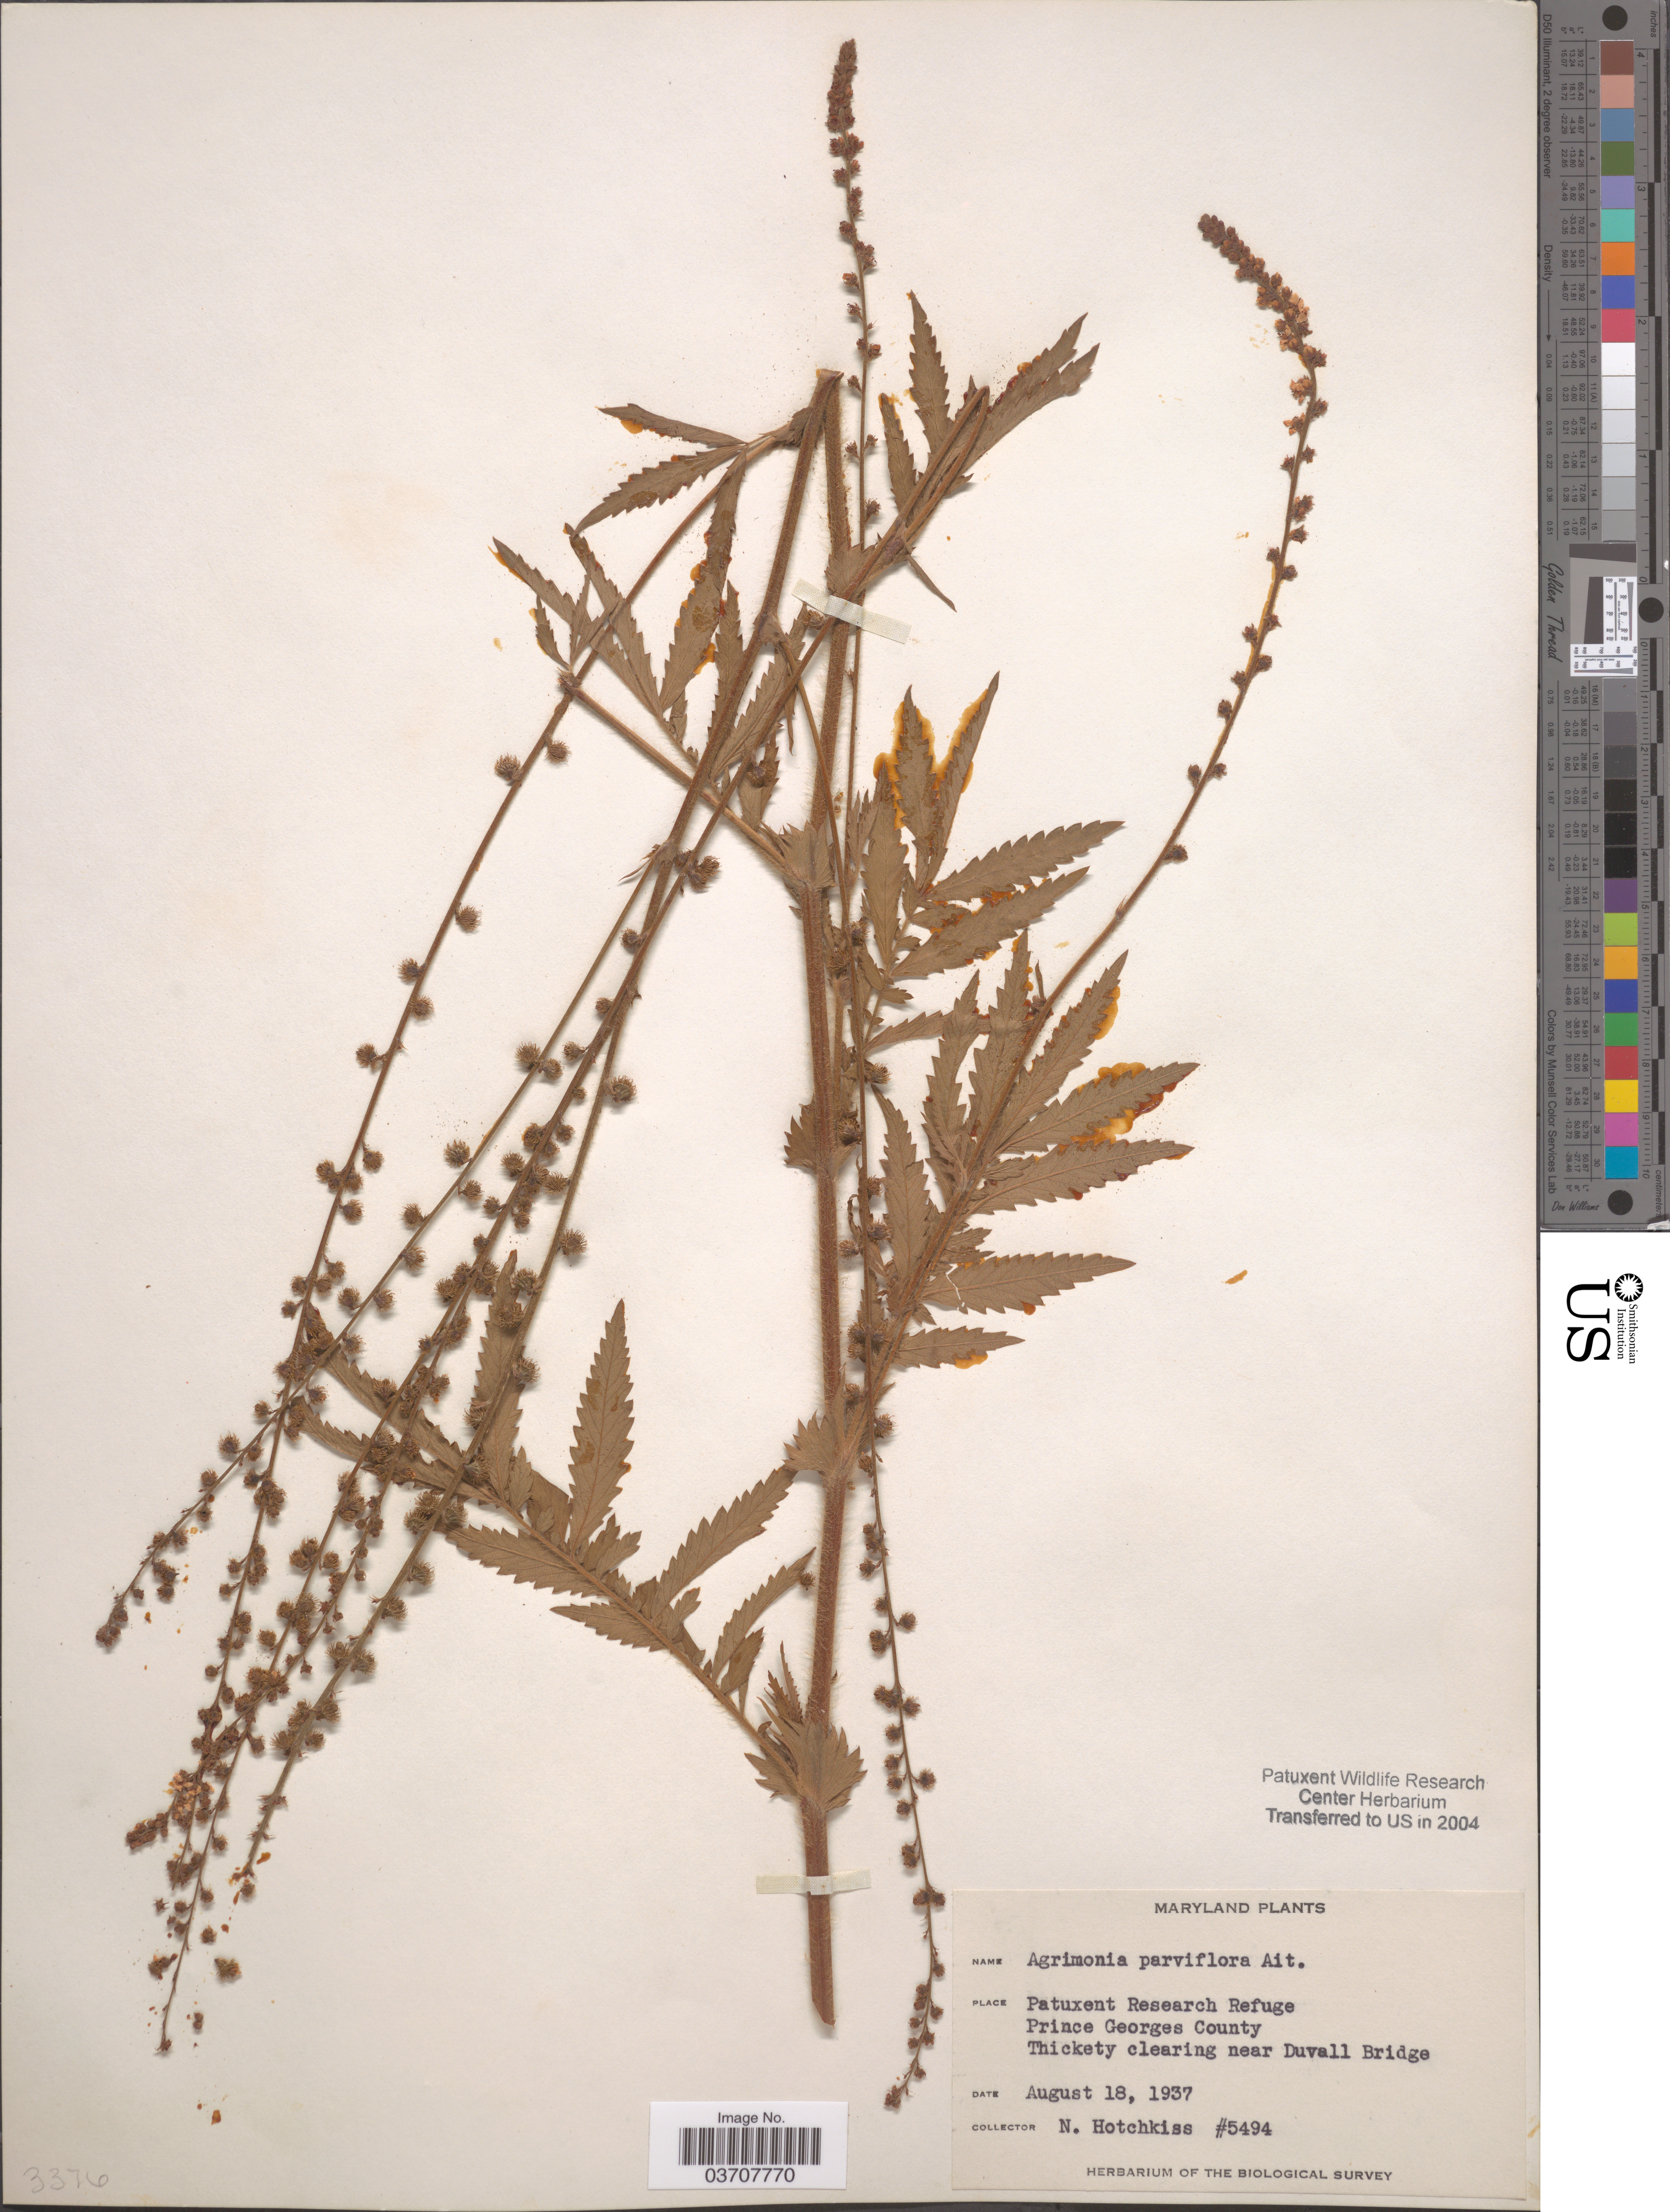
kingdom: Plantae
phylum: Tracheophyta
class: Magnoliopsida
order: Rosales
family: Rosaceae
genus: Agrimonia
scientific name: Agrimonia parviflora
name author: Aiton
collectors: N. Hotchkiss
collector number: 5494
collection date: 1937-08-18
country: United States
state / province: Maryland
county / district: Prince George's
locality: Patuxent Research Refuge. Prince Georges County. Near Duvall Bridge.